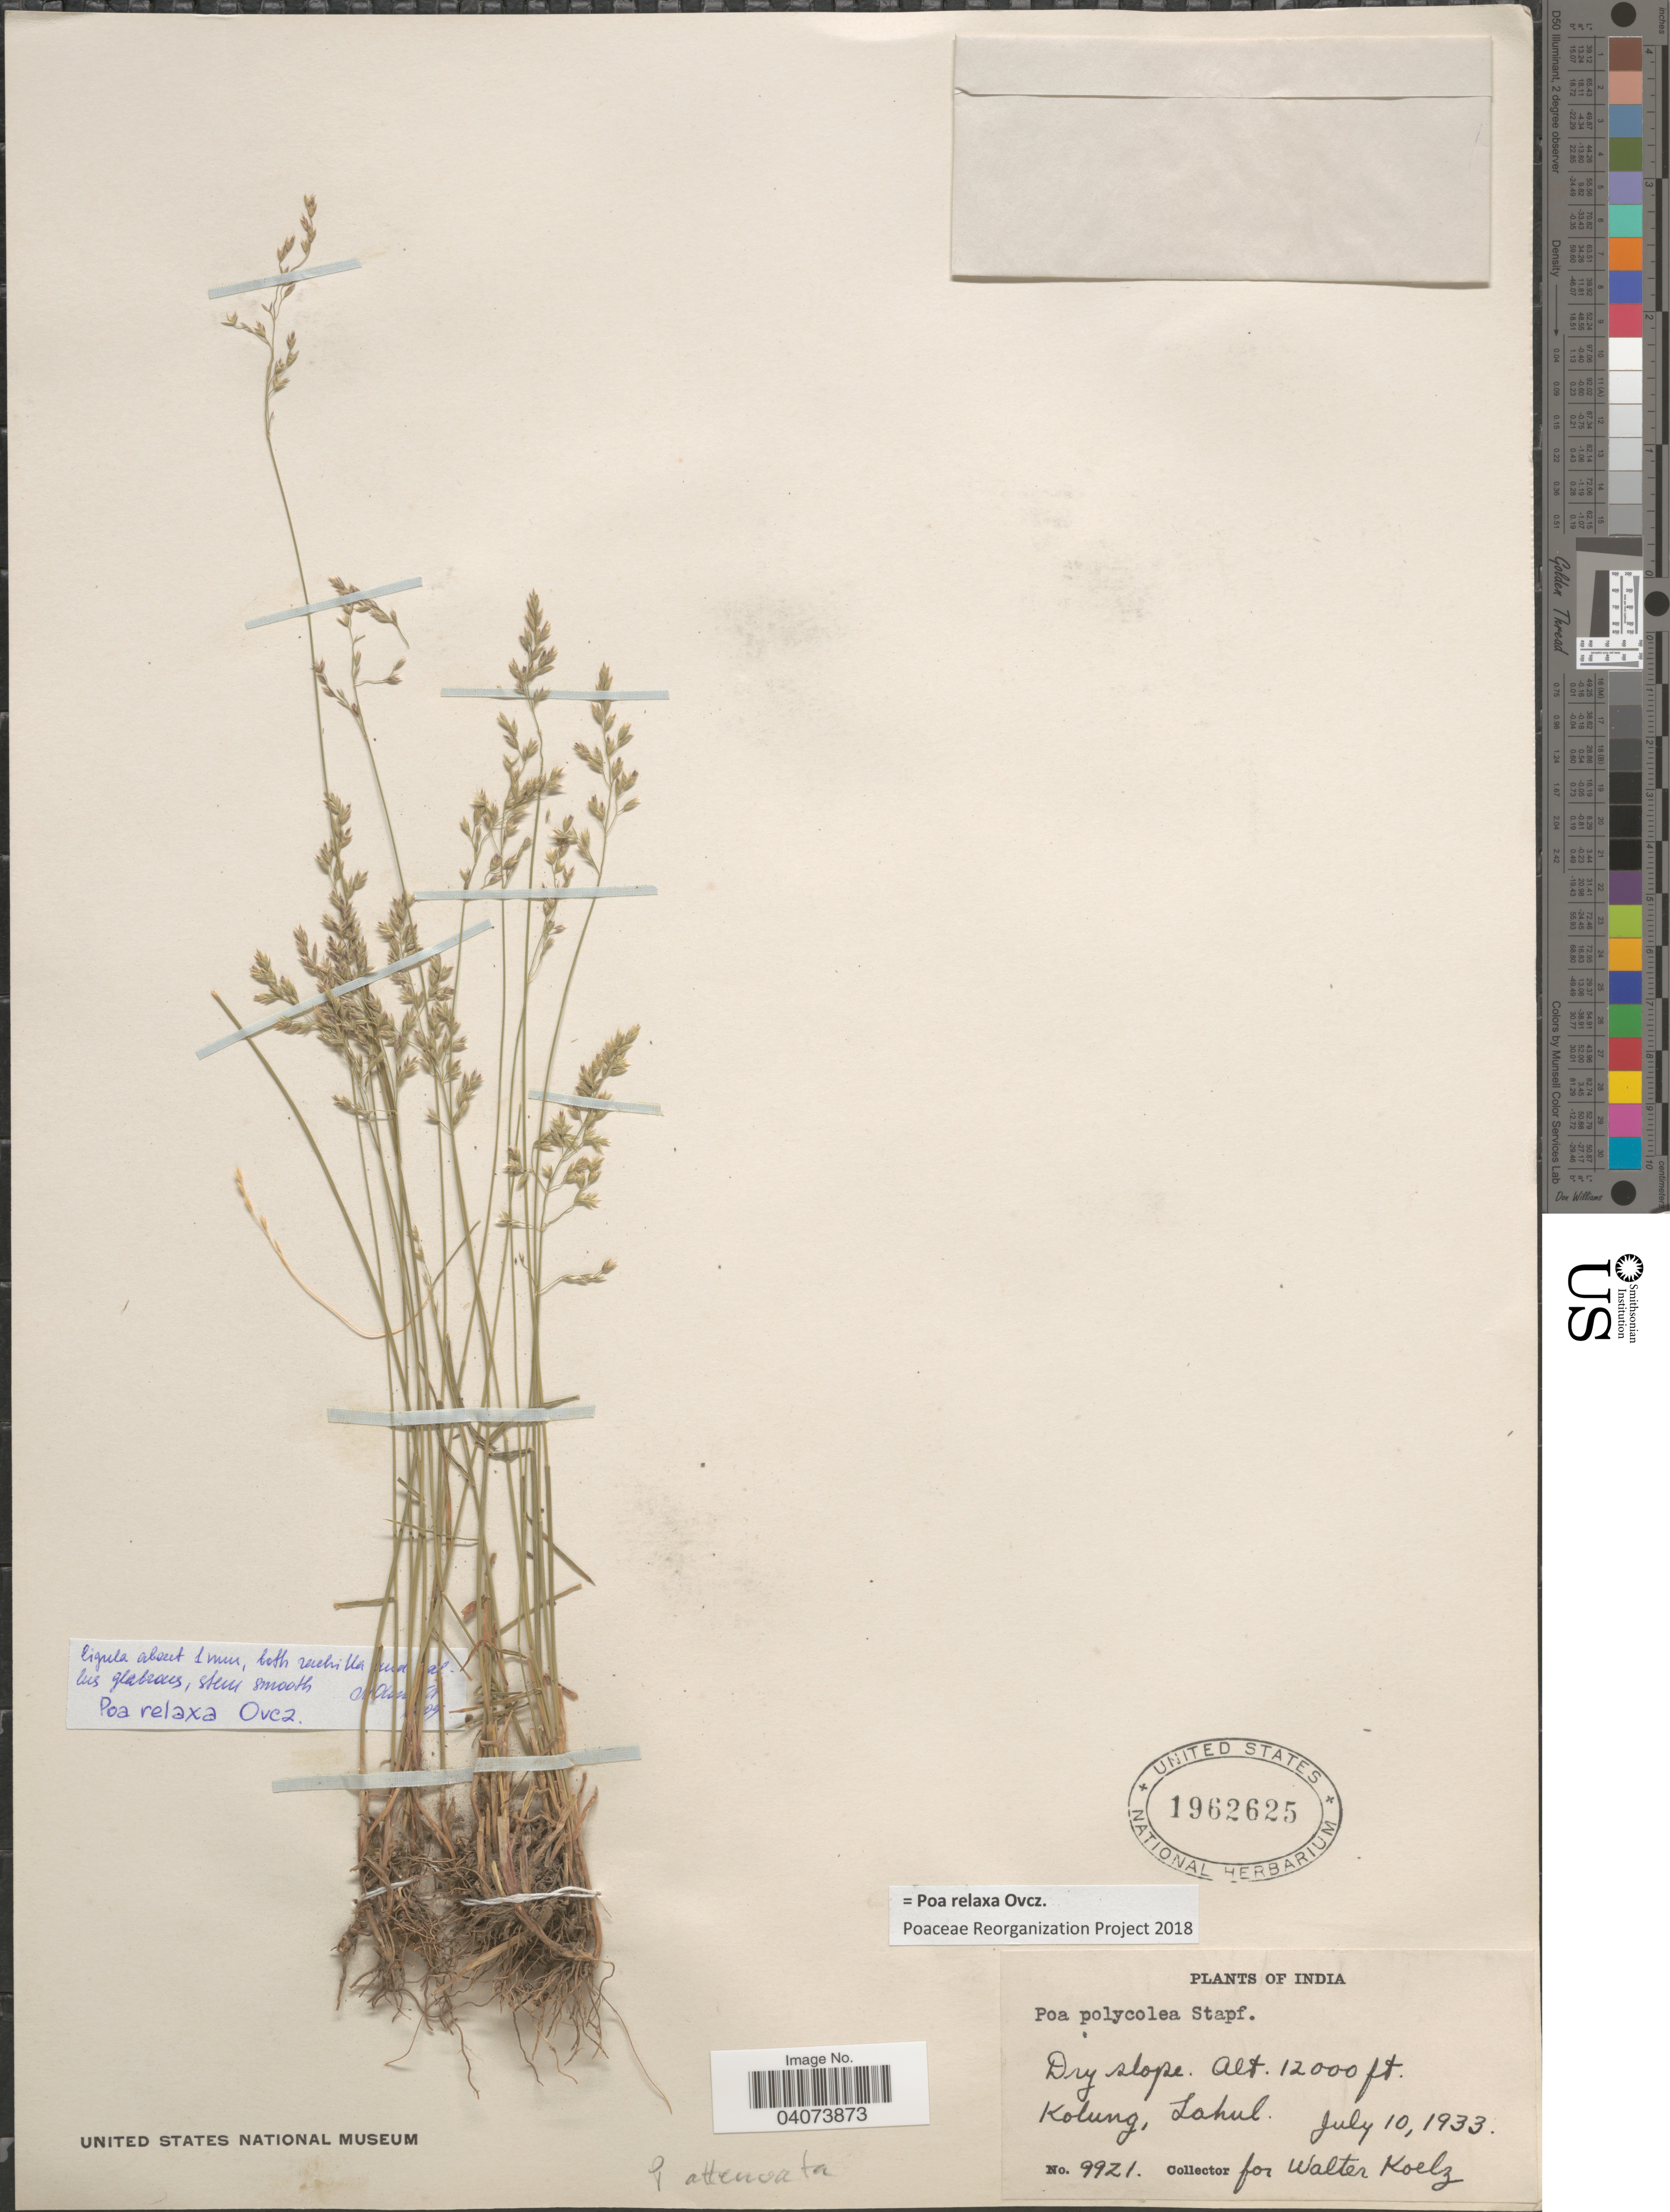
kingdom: Plantae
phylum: Tracheophyta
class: Liliopsida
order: Poales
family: Poaceae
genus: Poa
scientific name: Poa relaxa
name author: Ovcz.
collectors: W. N. Koelz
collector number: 9921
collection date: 1933-07-10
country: India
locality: Kolung, Lahul.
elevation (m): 3658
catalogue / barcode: US 1962625